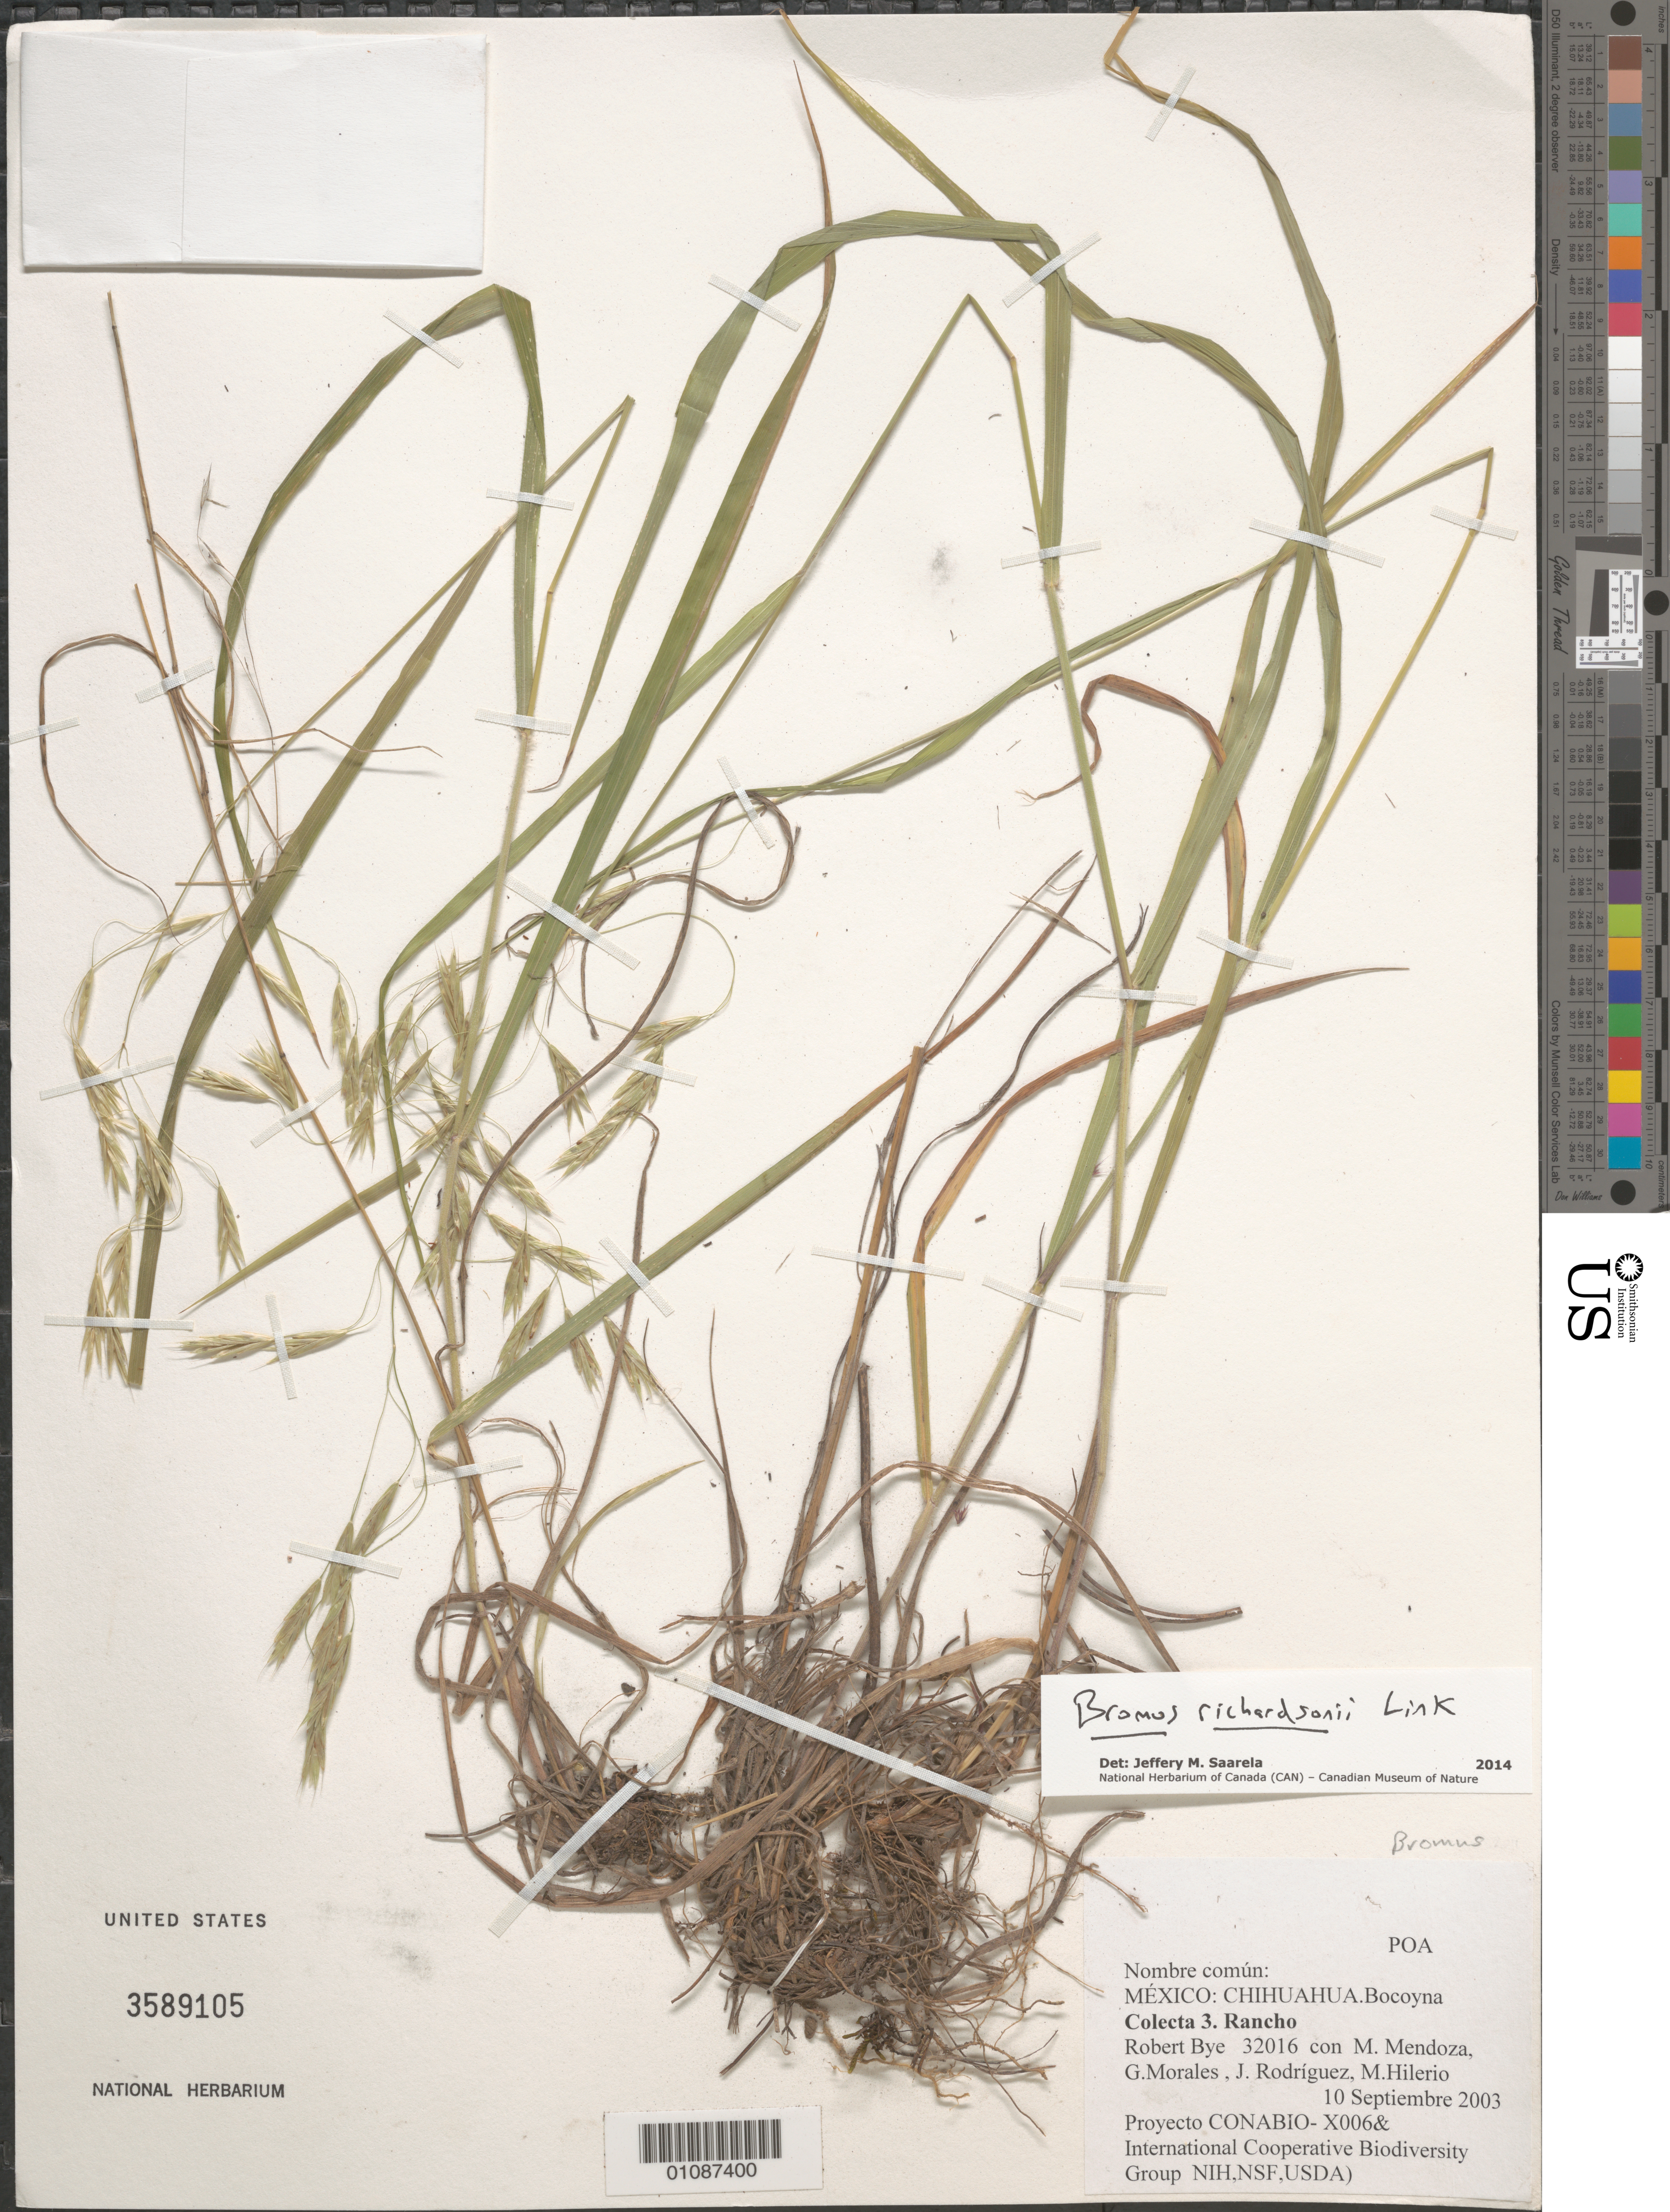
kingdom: Plantae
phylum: Tracheophyta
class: Liliopsida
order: Poales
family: Poaceae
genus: Bromus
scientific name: Bromus richardsonii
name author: Link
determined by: Saarela, J. M., (CAN), Canadian Museum of Nature (CANADA)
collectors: R. A. Bye, M. Mendoza Garcia, G. Morales, J. Rodríguez & M. Hilerio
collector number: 32016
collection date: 2003-09-10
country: Mexico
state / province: Chihuahua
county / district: Bocoyna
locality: Colecta 3. Rancho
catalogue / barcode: US 3589105